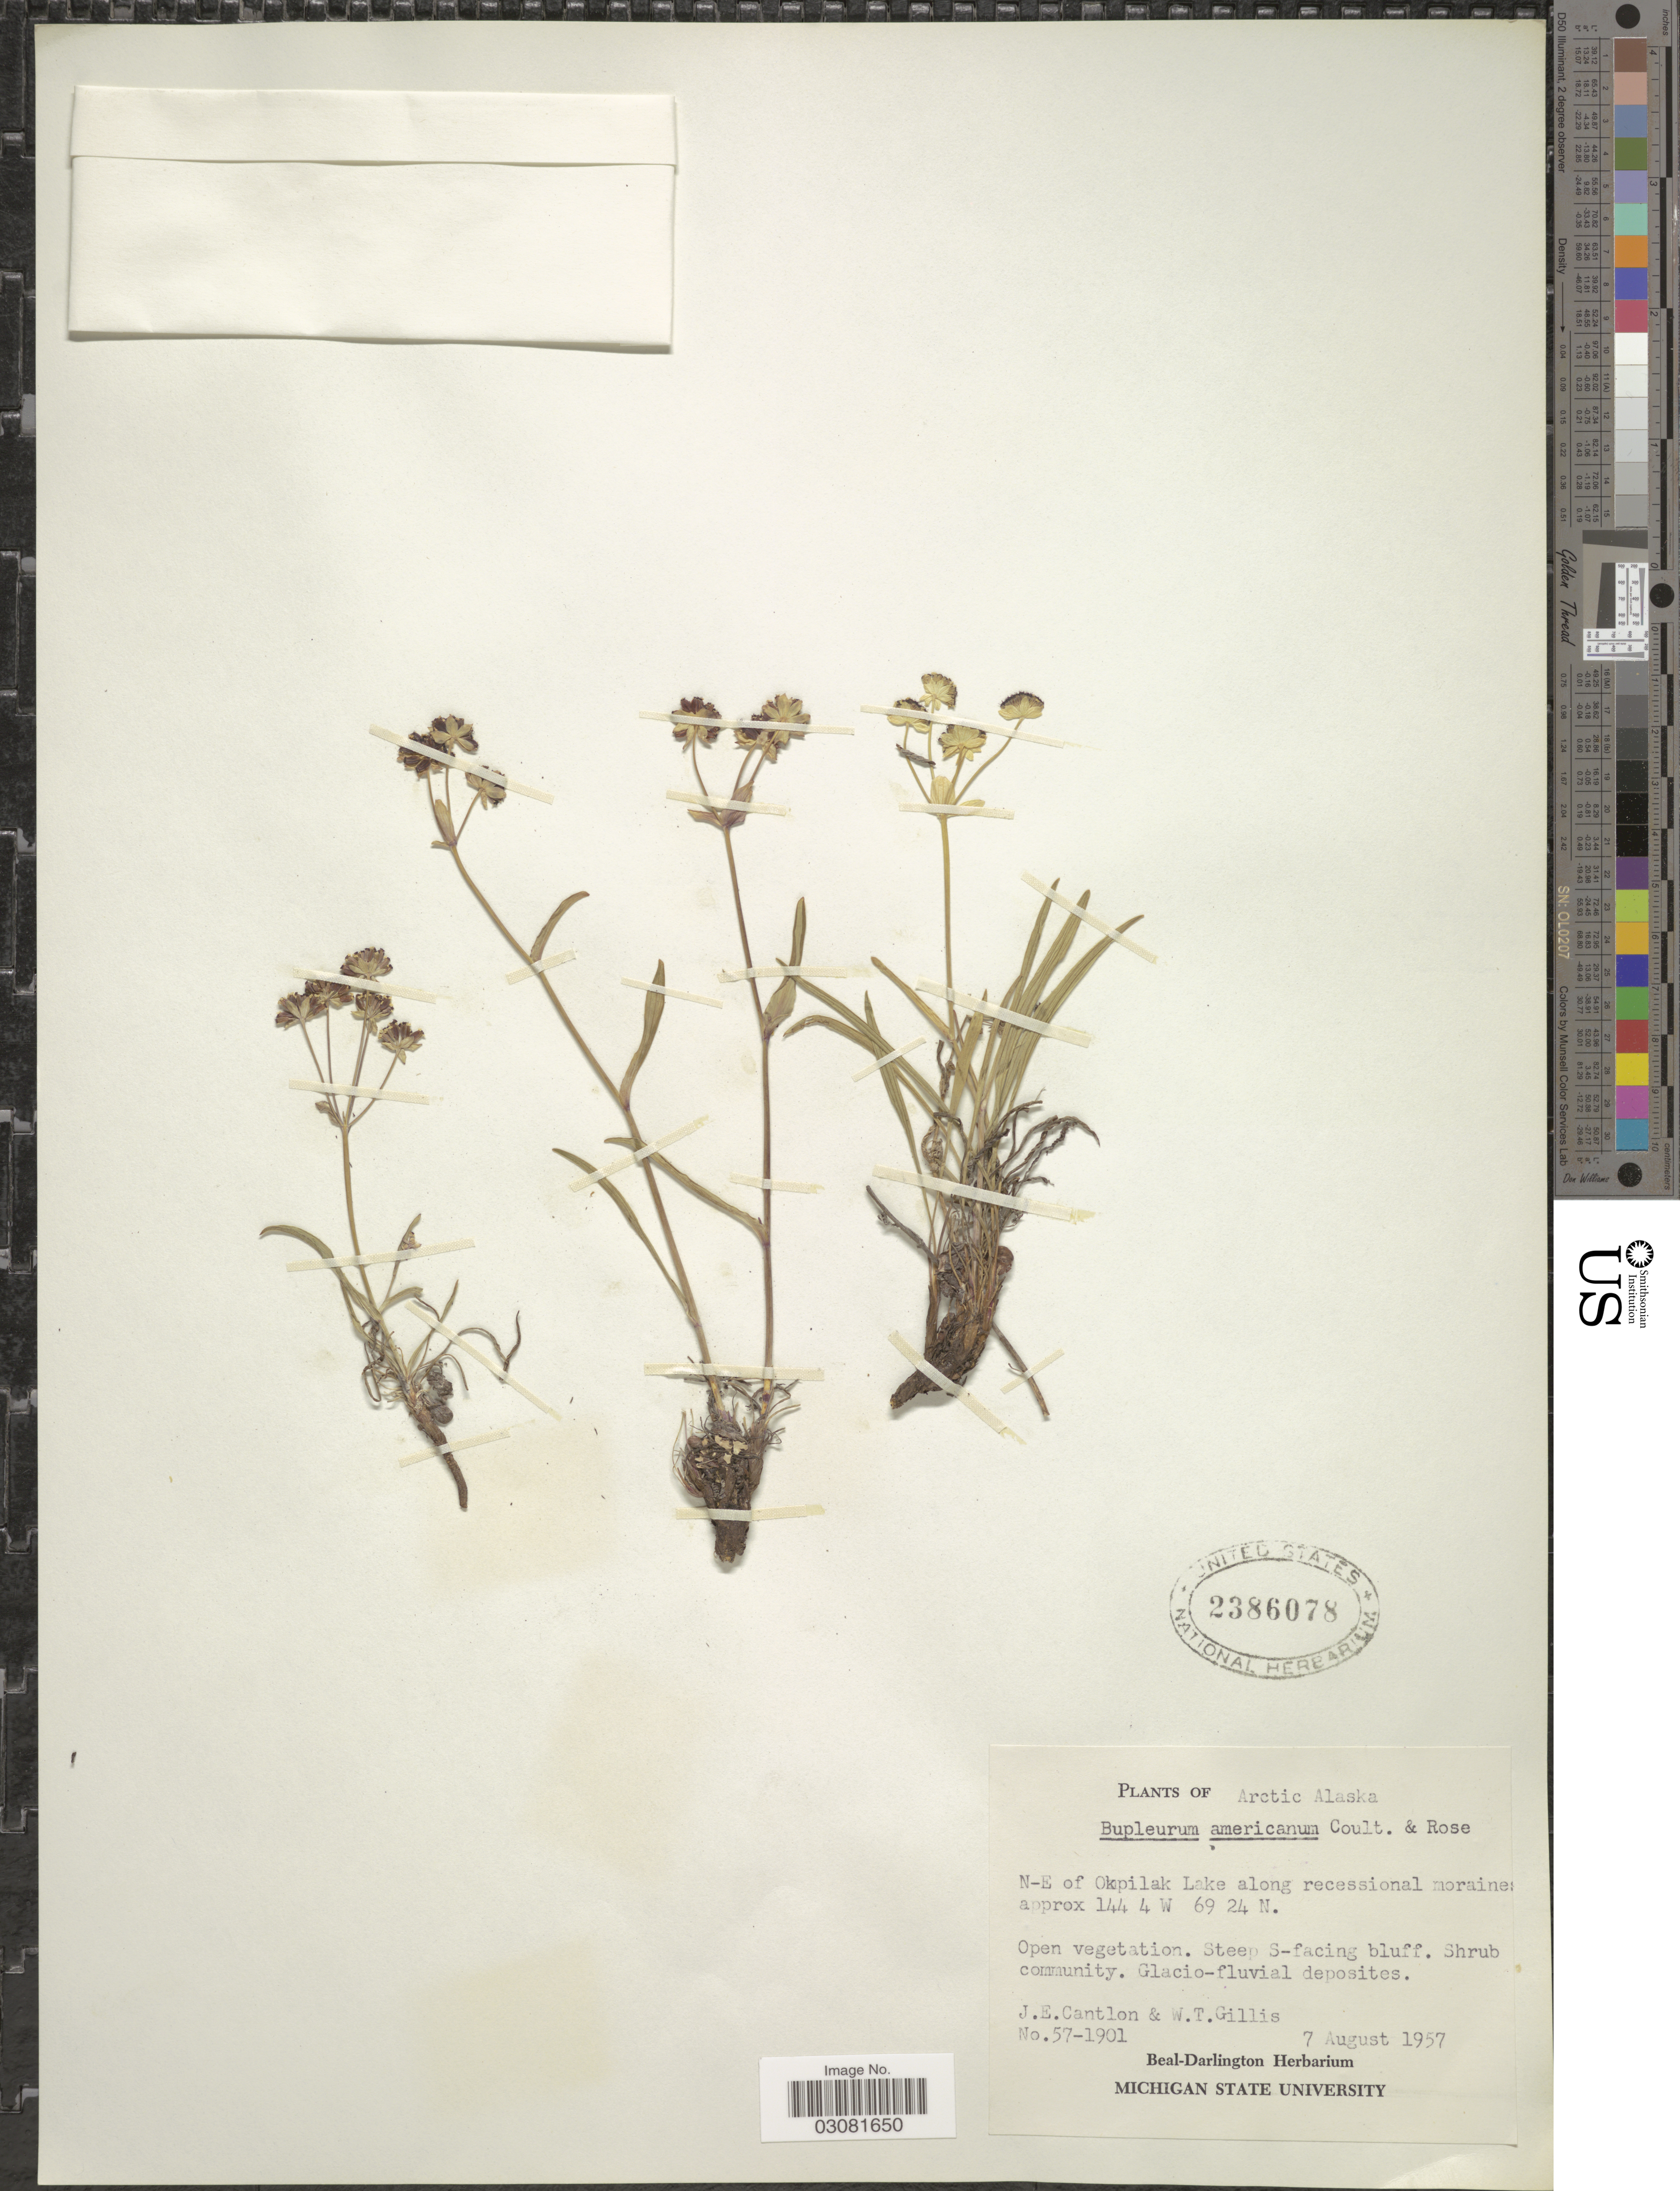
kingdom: Plantae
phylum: Tracheophyta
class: Magnoliopsida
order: Apiales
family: Apiaceae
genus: Bupleurum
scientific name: Bupleurum americanum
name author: J.M. Coult. & Rose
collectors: J. Cantlon & W. T. Gillis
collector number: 57-1901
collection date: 1957-08-07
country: United States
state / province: Alaska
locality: Arctic Alaska, N-E of Okpilak Lake along recessional moraines.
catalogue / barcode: US 2386078